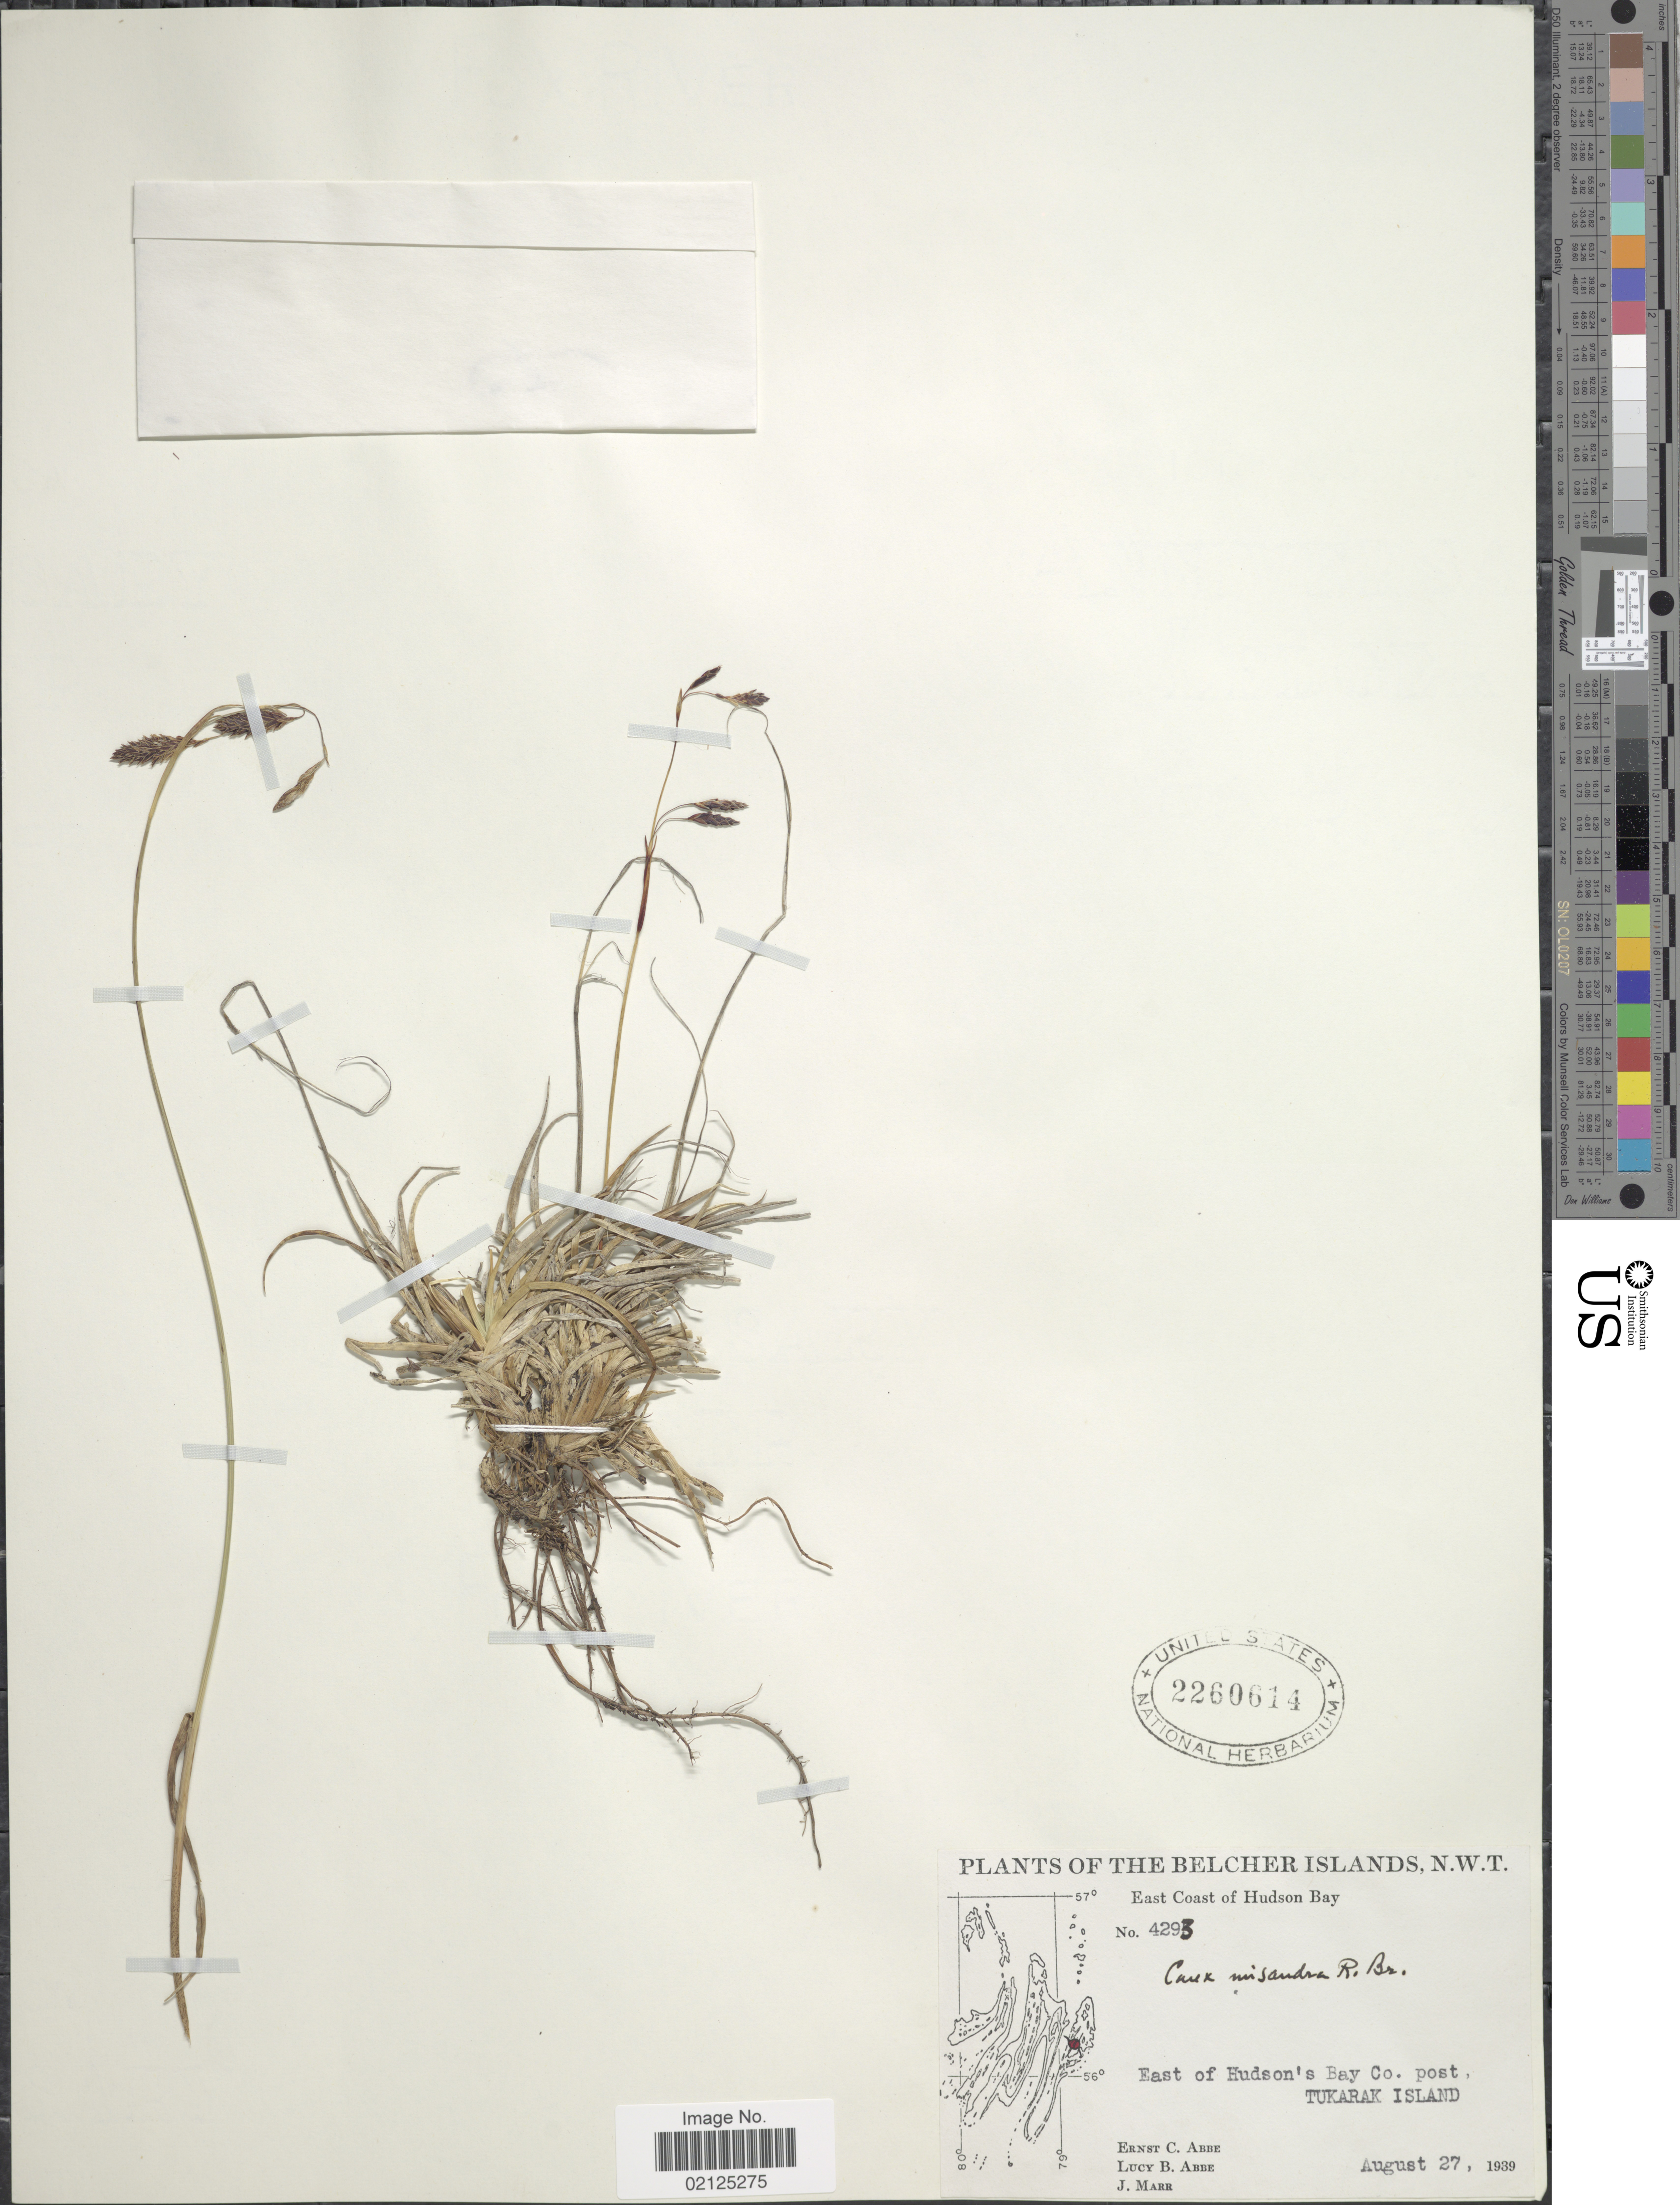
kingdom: Plantae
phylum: Tracheophyta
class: Liliopsida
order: Poales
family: Cyperaceae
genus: Carex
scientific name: Carex fuliginosa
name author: Schkuhr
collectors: E. C. Abbe, L. B. Abbe & J. Marr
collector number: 4293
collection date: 1939-08-27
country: Canada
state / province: Northwest Territories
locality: The Belcher Islands, East Coast of Hudson Bay, East of udson's Bay Co. post, Tukarak Island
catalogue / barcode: US 2260614